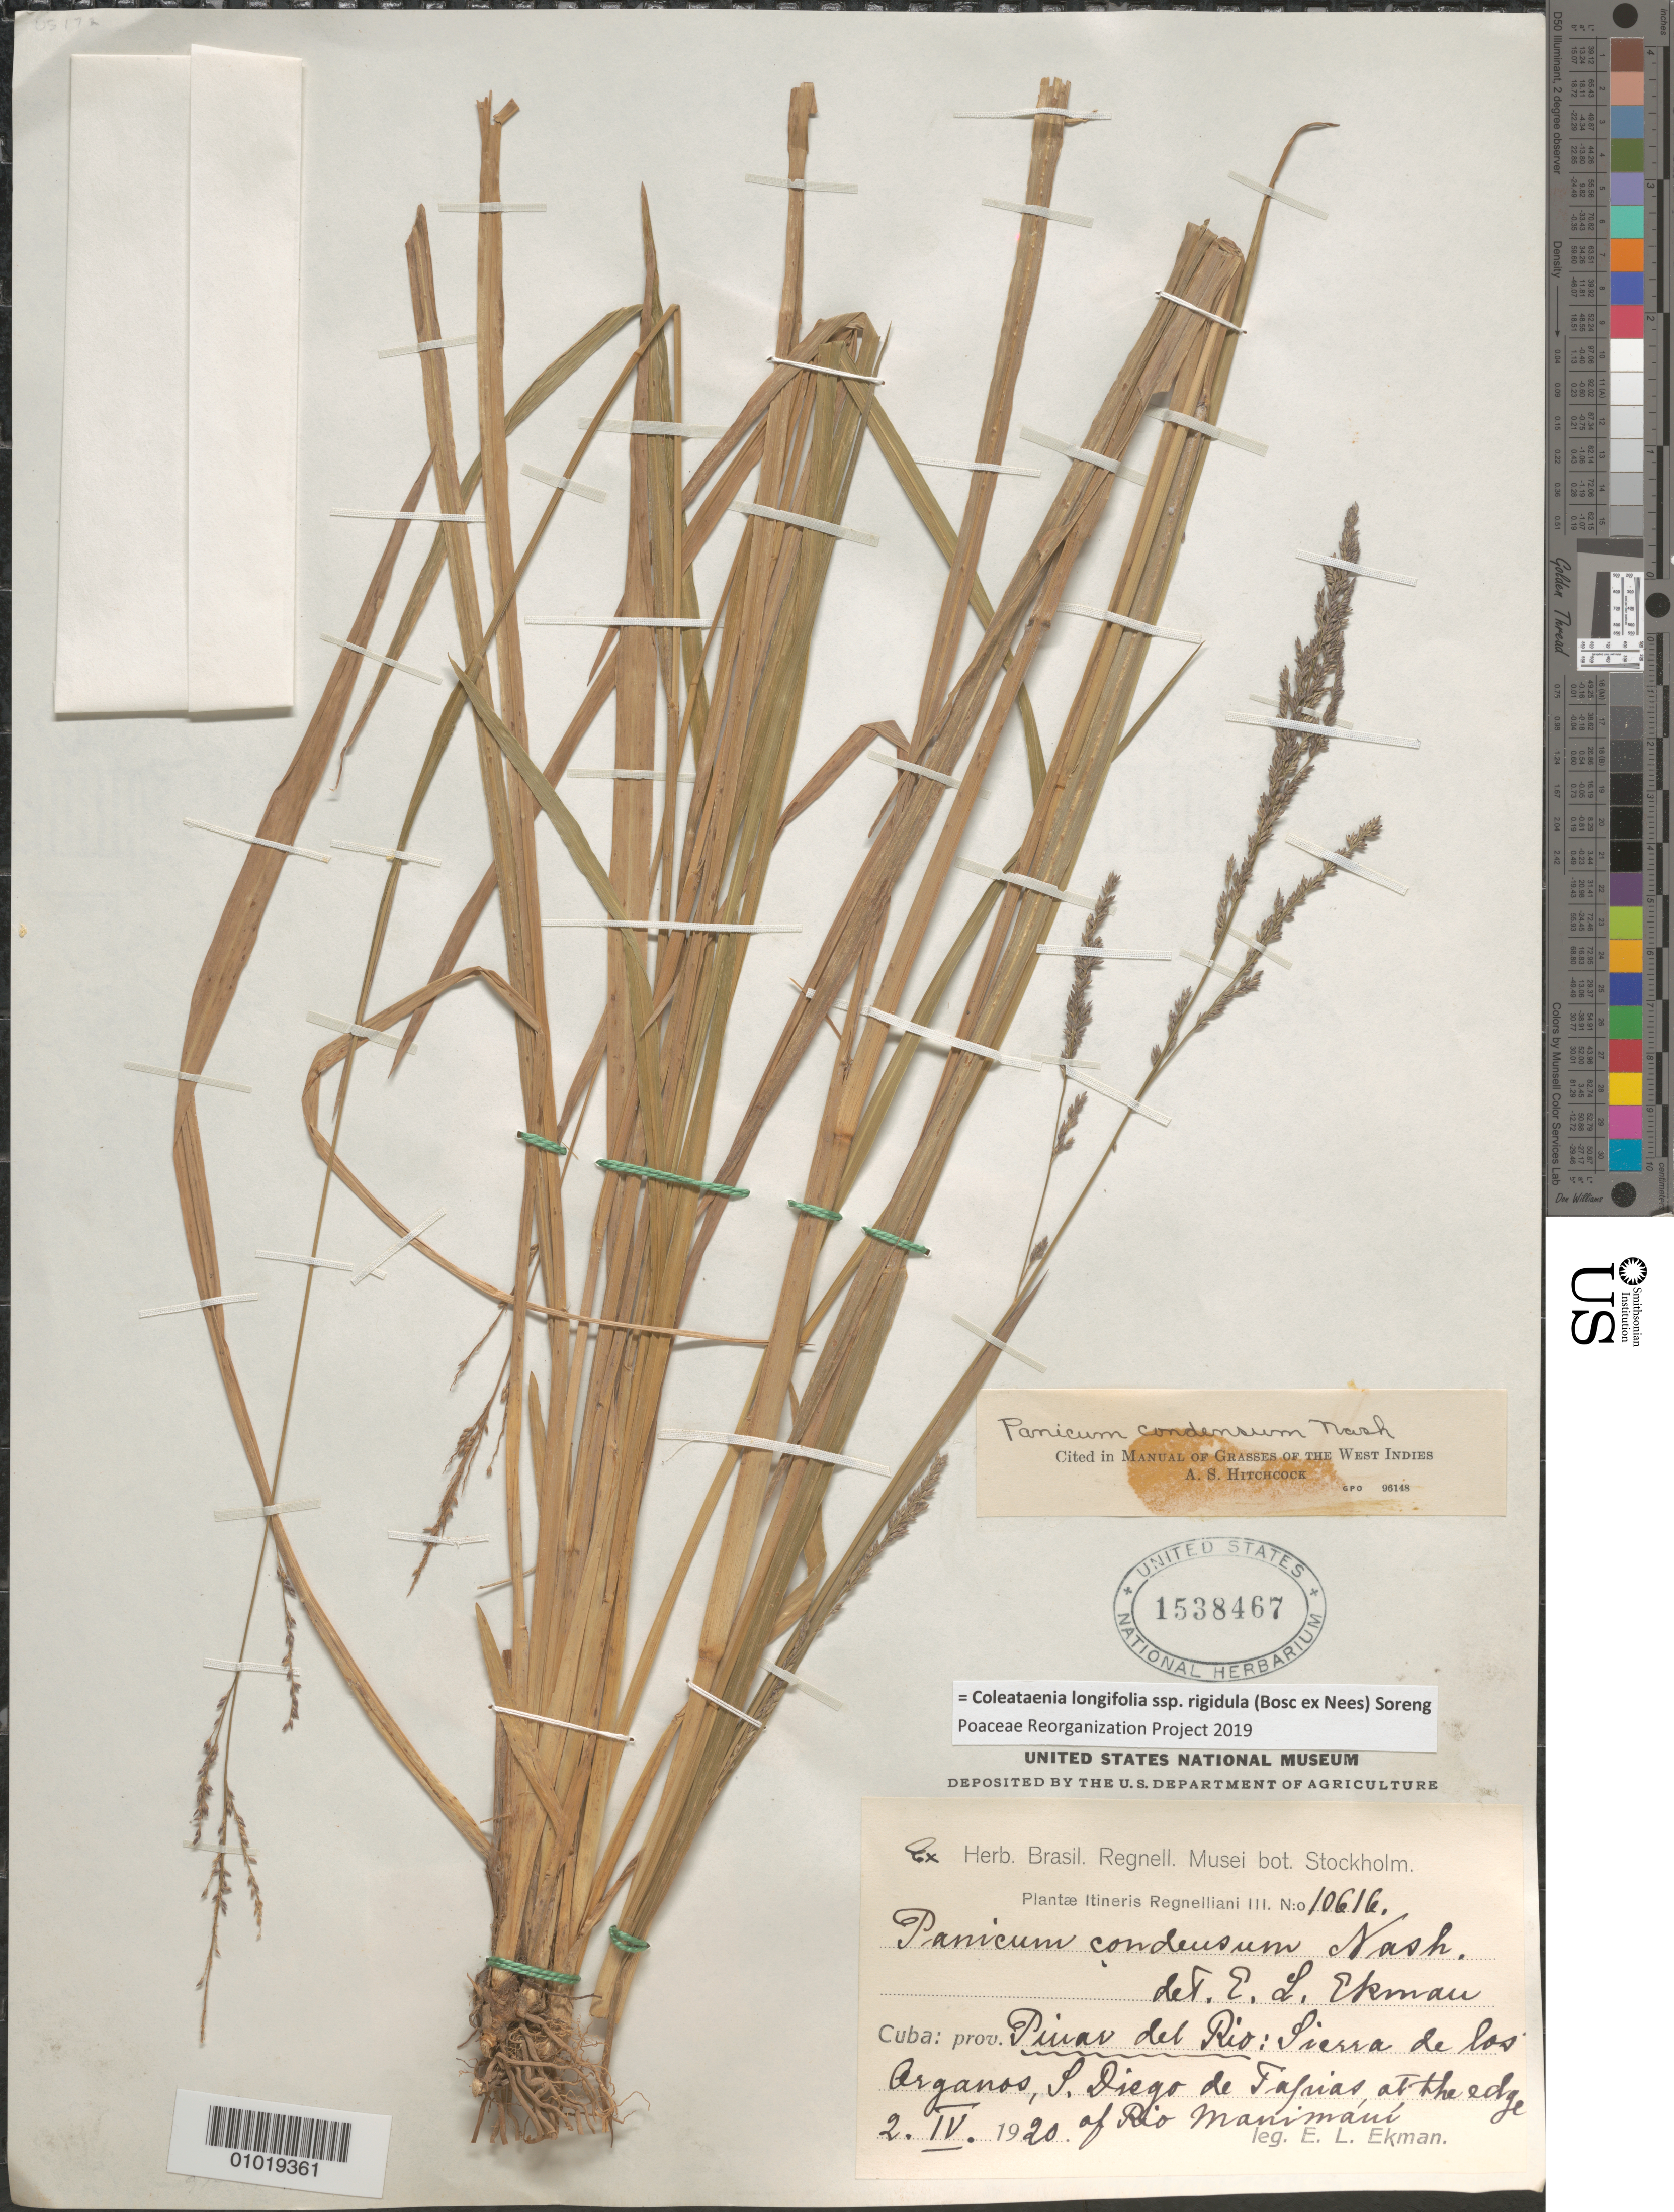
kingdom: Plantae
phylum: Tracheophyta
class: Liliopsida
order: Poales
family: Poaceae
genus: Panicum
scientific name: Panicum condensum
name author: Nash ex Small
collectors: E. L. Ekman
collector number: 10616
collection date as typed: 02 Apr 1920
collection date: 1920-04-02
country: Cuba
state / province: Pinar del Rio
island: Cuba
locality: Sierra de los Organos, S Diego de Tafrias, at the edge of Rio Manimaui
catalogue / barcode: US 1538467